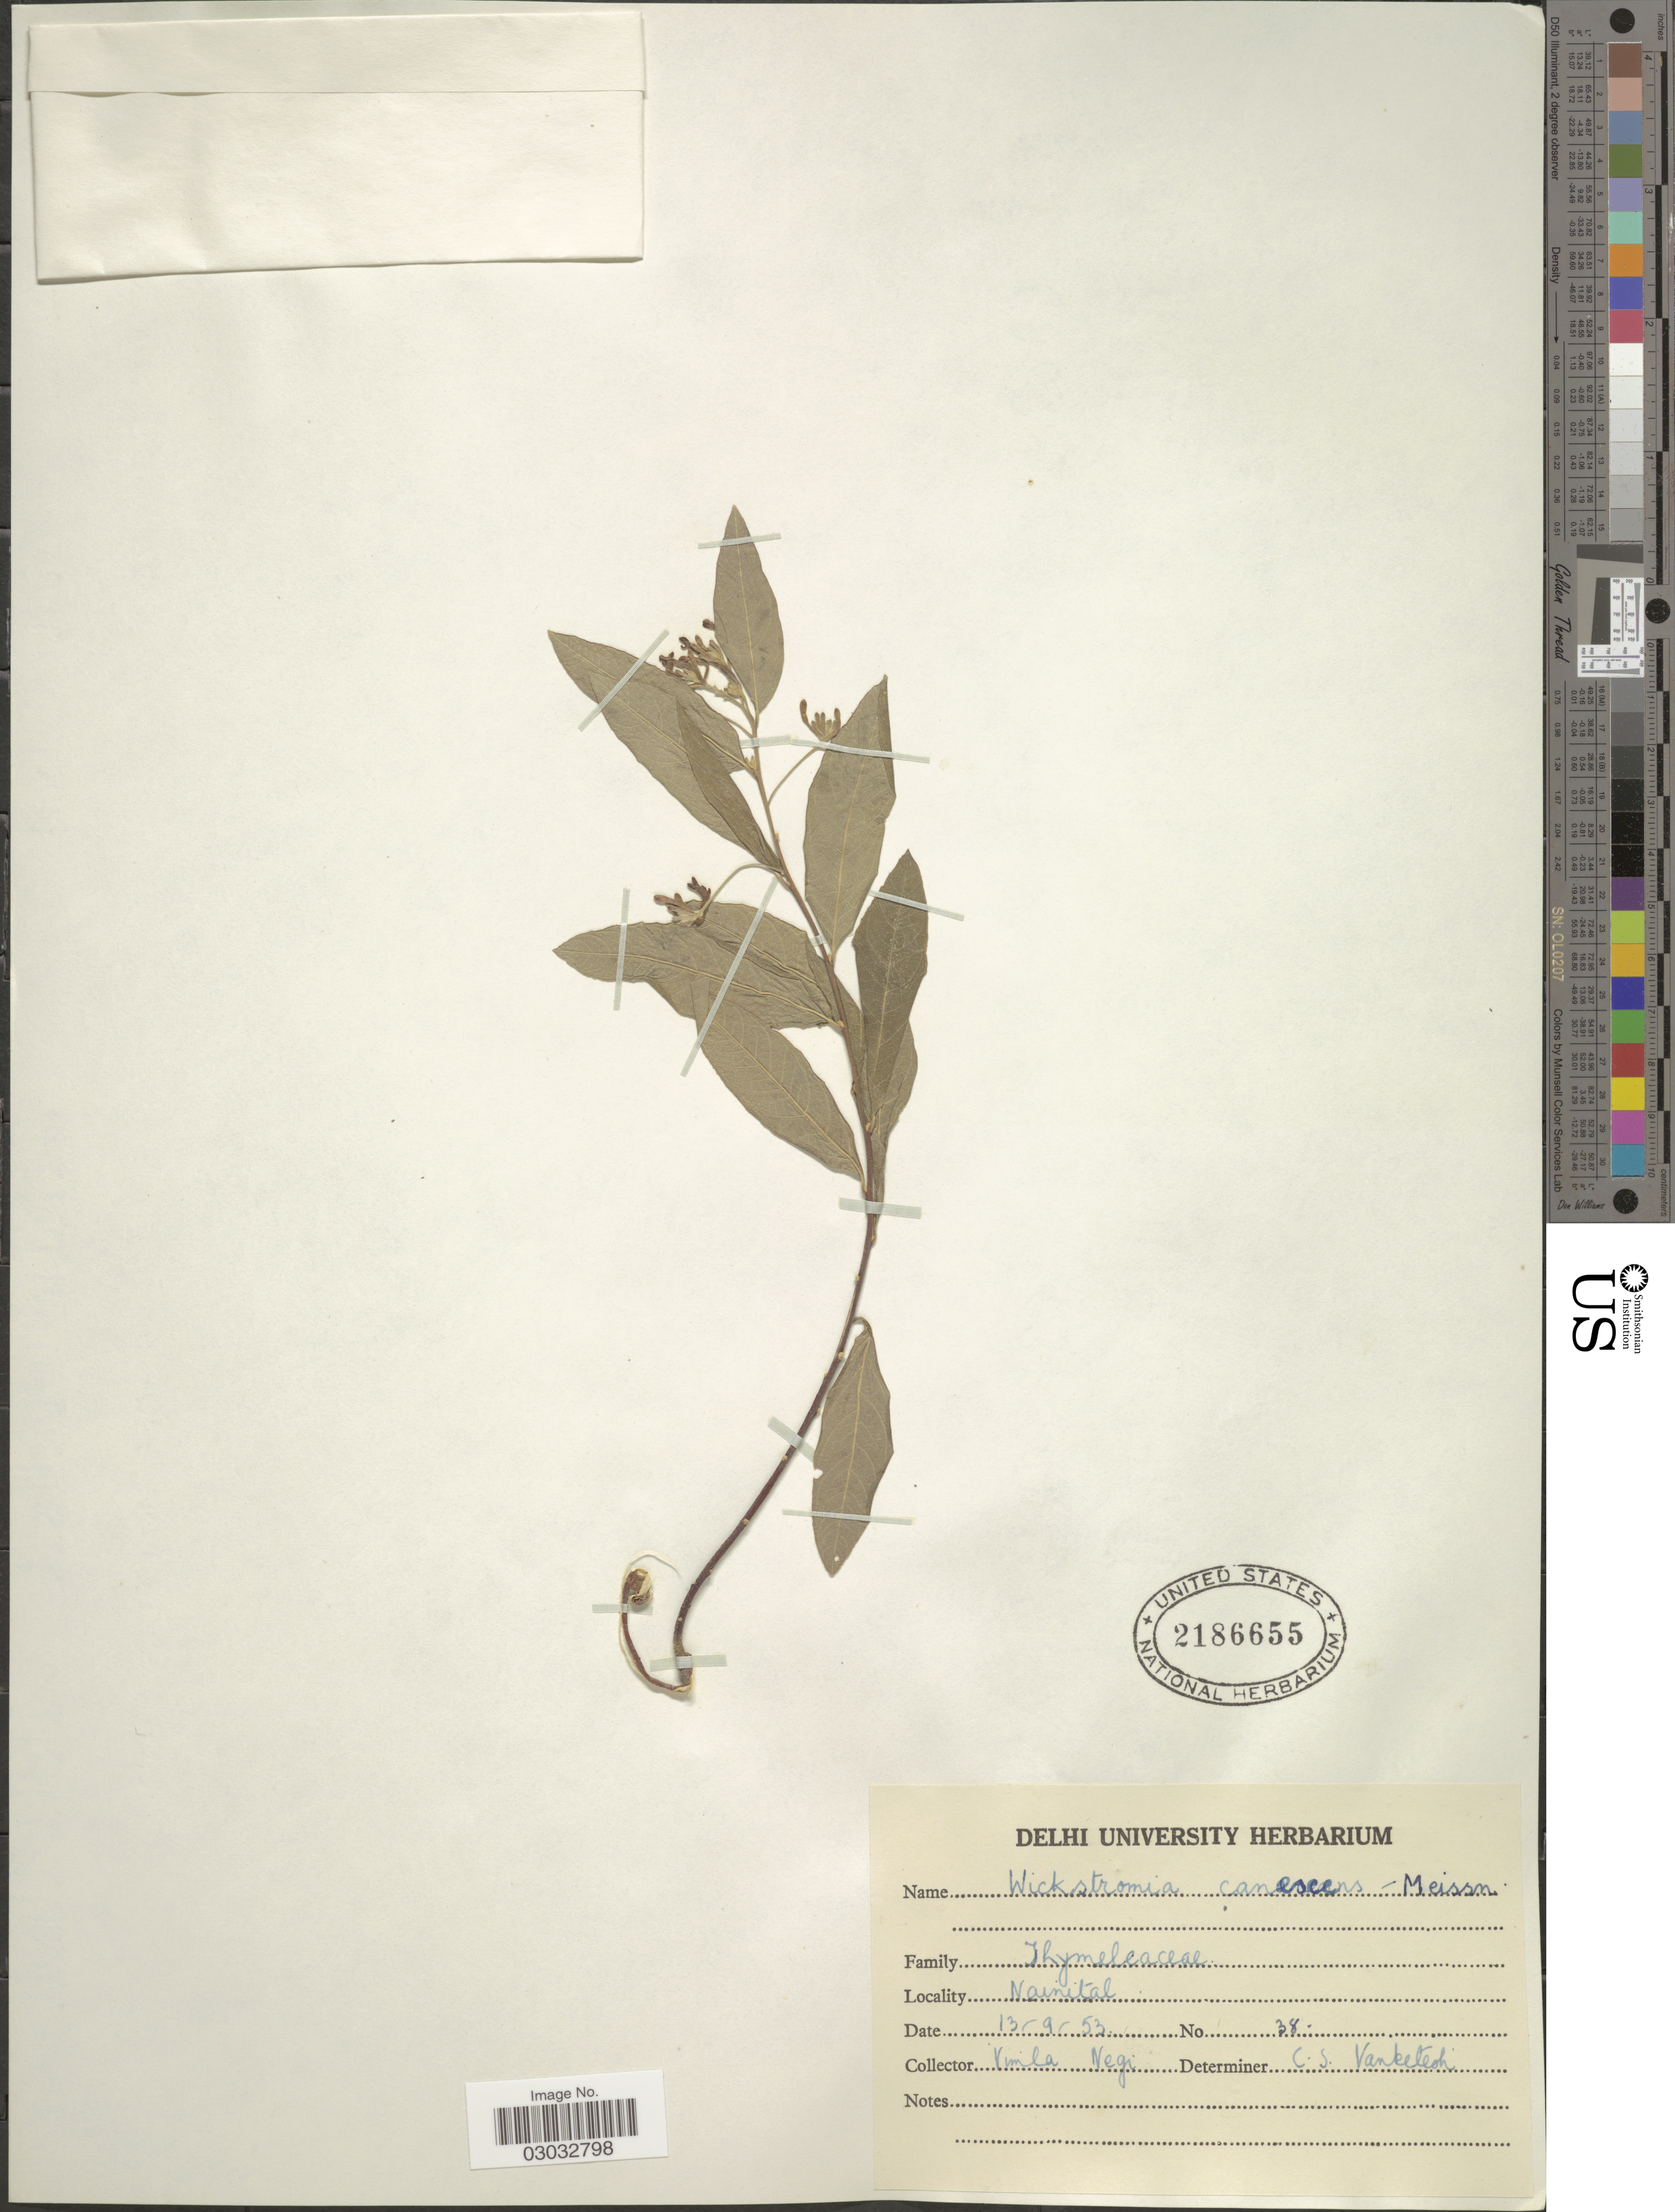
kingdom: Plantae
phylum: Tracheophyta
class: Magnoliopsida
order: Malvales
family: Thymelaeaceae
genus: Wikstroemia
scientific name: Wikstroemia canescens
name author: Meisn.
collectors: V. Negi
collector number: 38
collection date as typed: Transcribed d/m/y: 13/9/53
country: India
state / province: Uttarakhand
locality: Nainital.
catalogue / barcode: US 2186655